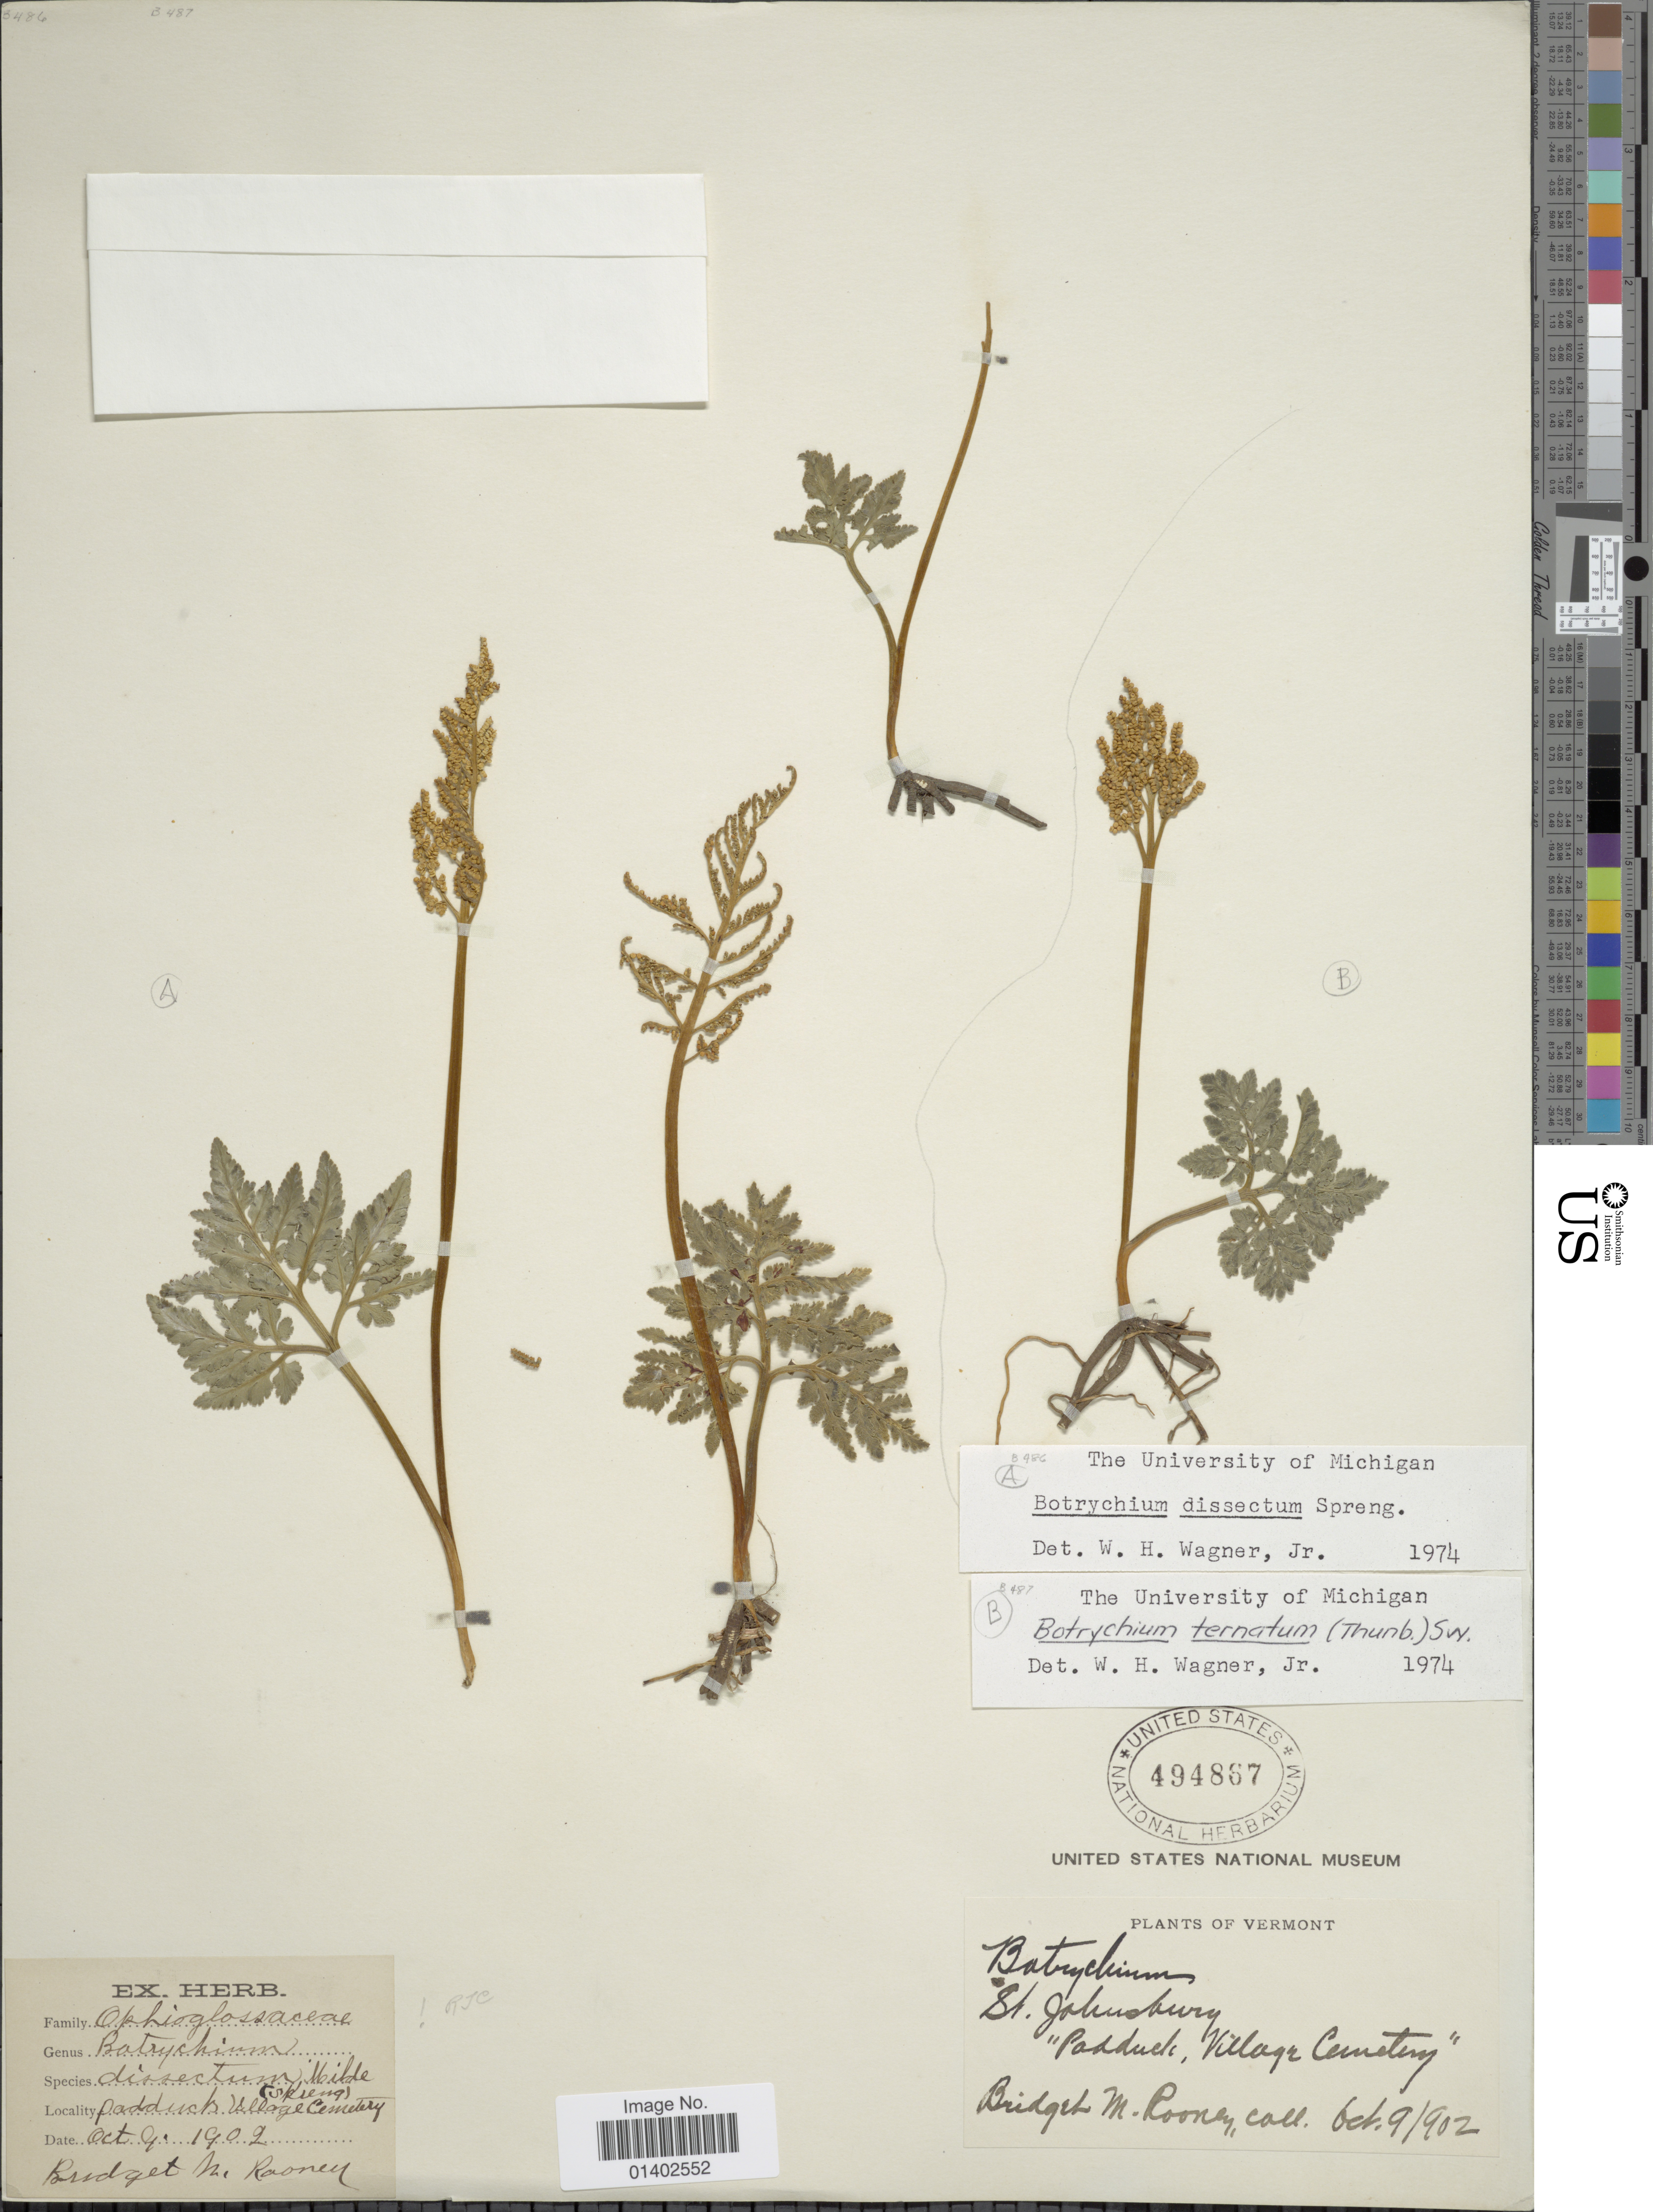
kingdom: Plantae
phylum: Tracheophyta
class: Polypodiopsida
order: Ophioglossales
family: Ophioglossaceae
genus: Botrychium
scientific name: Botrychium rugulosum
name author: W.H. Wagner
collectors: B. Rooney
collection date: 1902-10-09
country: United States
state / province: Vermont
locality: St Johnsburry, 'Padduck, Village County'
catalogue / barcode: US 494867